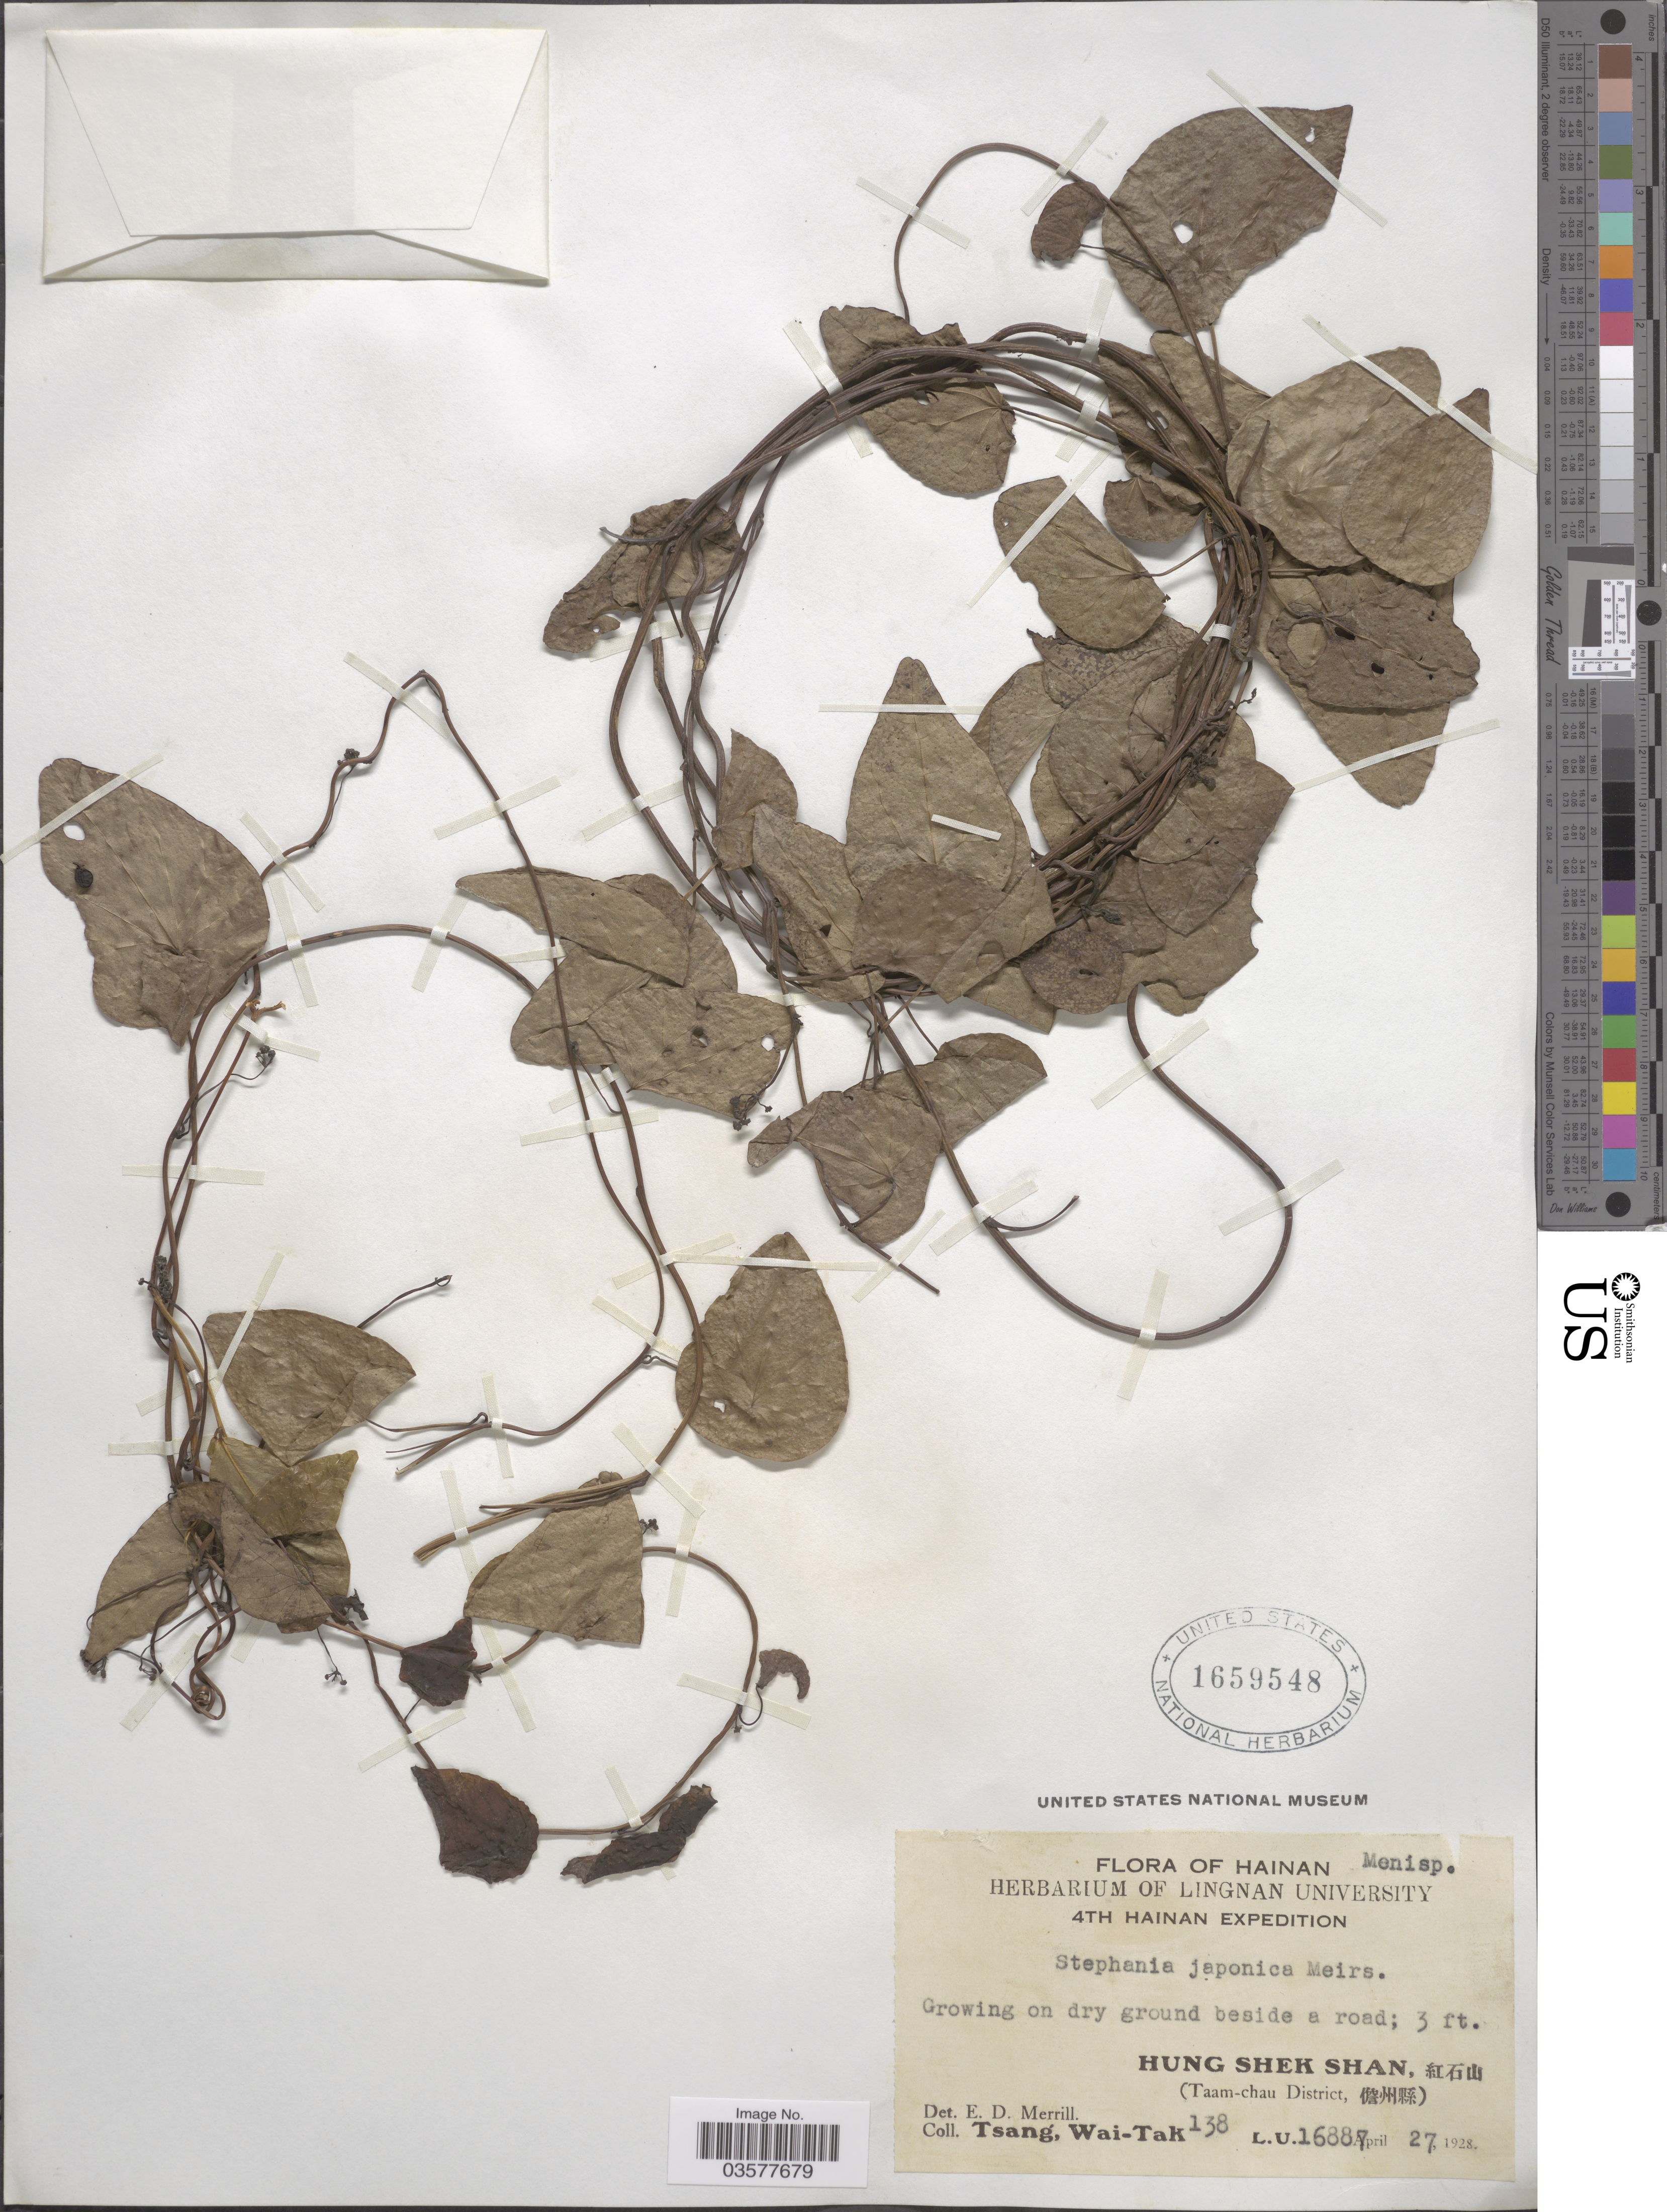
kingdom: Plantae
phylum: Tracheophyta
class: Magnoliopsida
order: Ranunculales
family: Menispermaceae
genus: Stephania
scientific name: Stephania japonica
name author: (Thunb.) Miers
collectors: W. T. Tsang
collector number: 138L.U.16887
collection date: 1928-04-27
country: China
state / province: Hainan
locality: HuShek Shan, (Taam-chau District)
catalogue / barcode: US 1659548